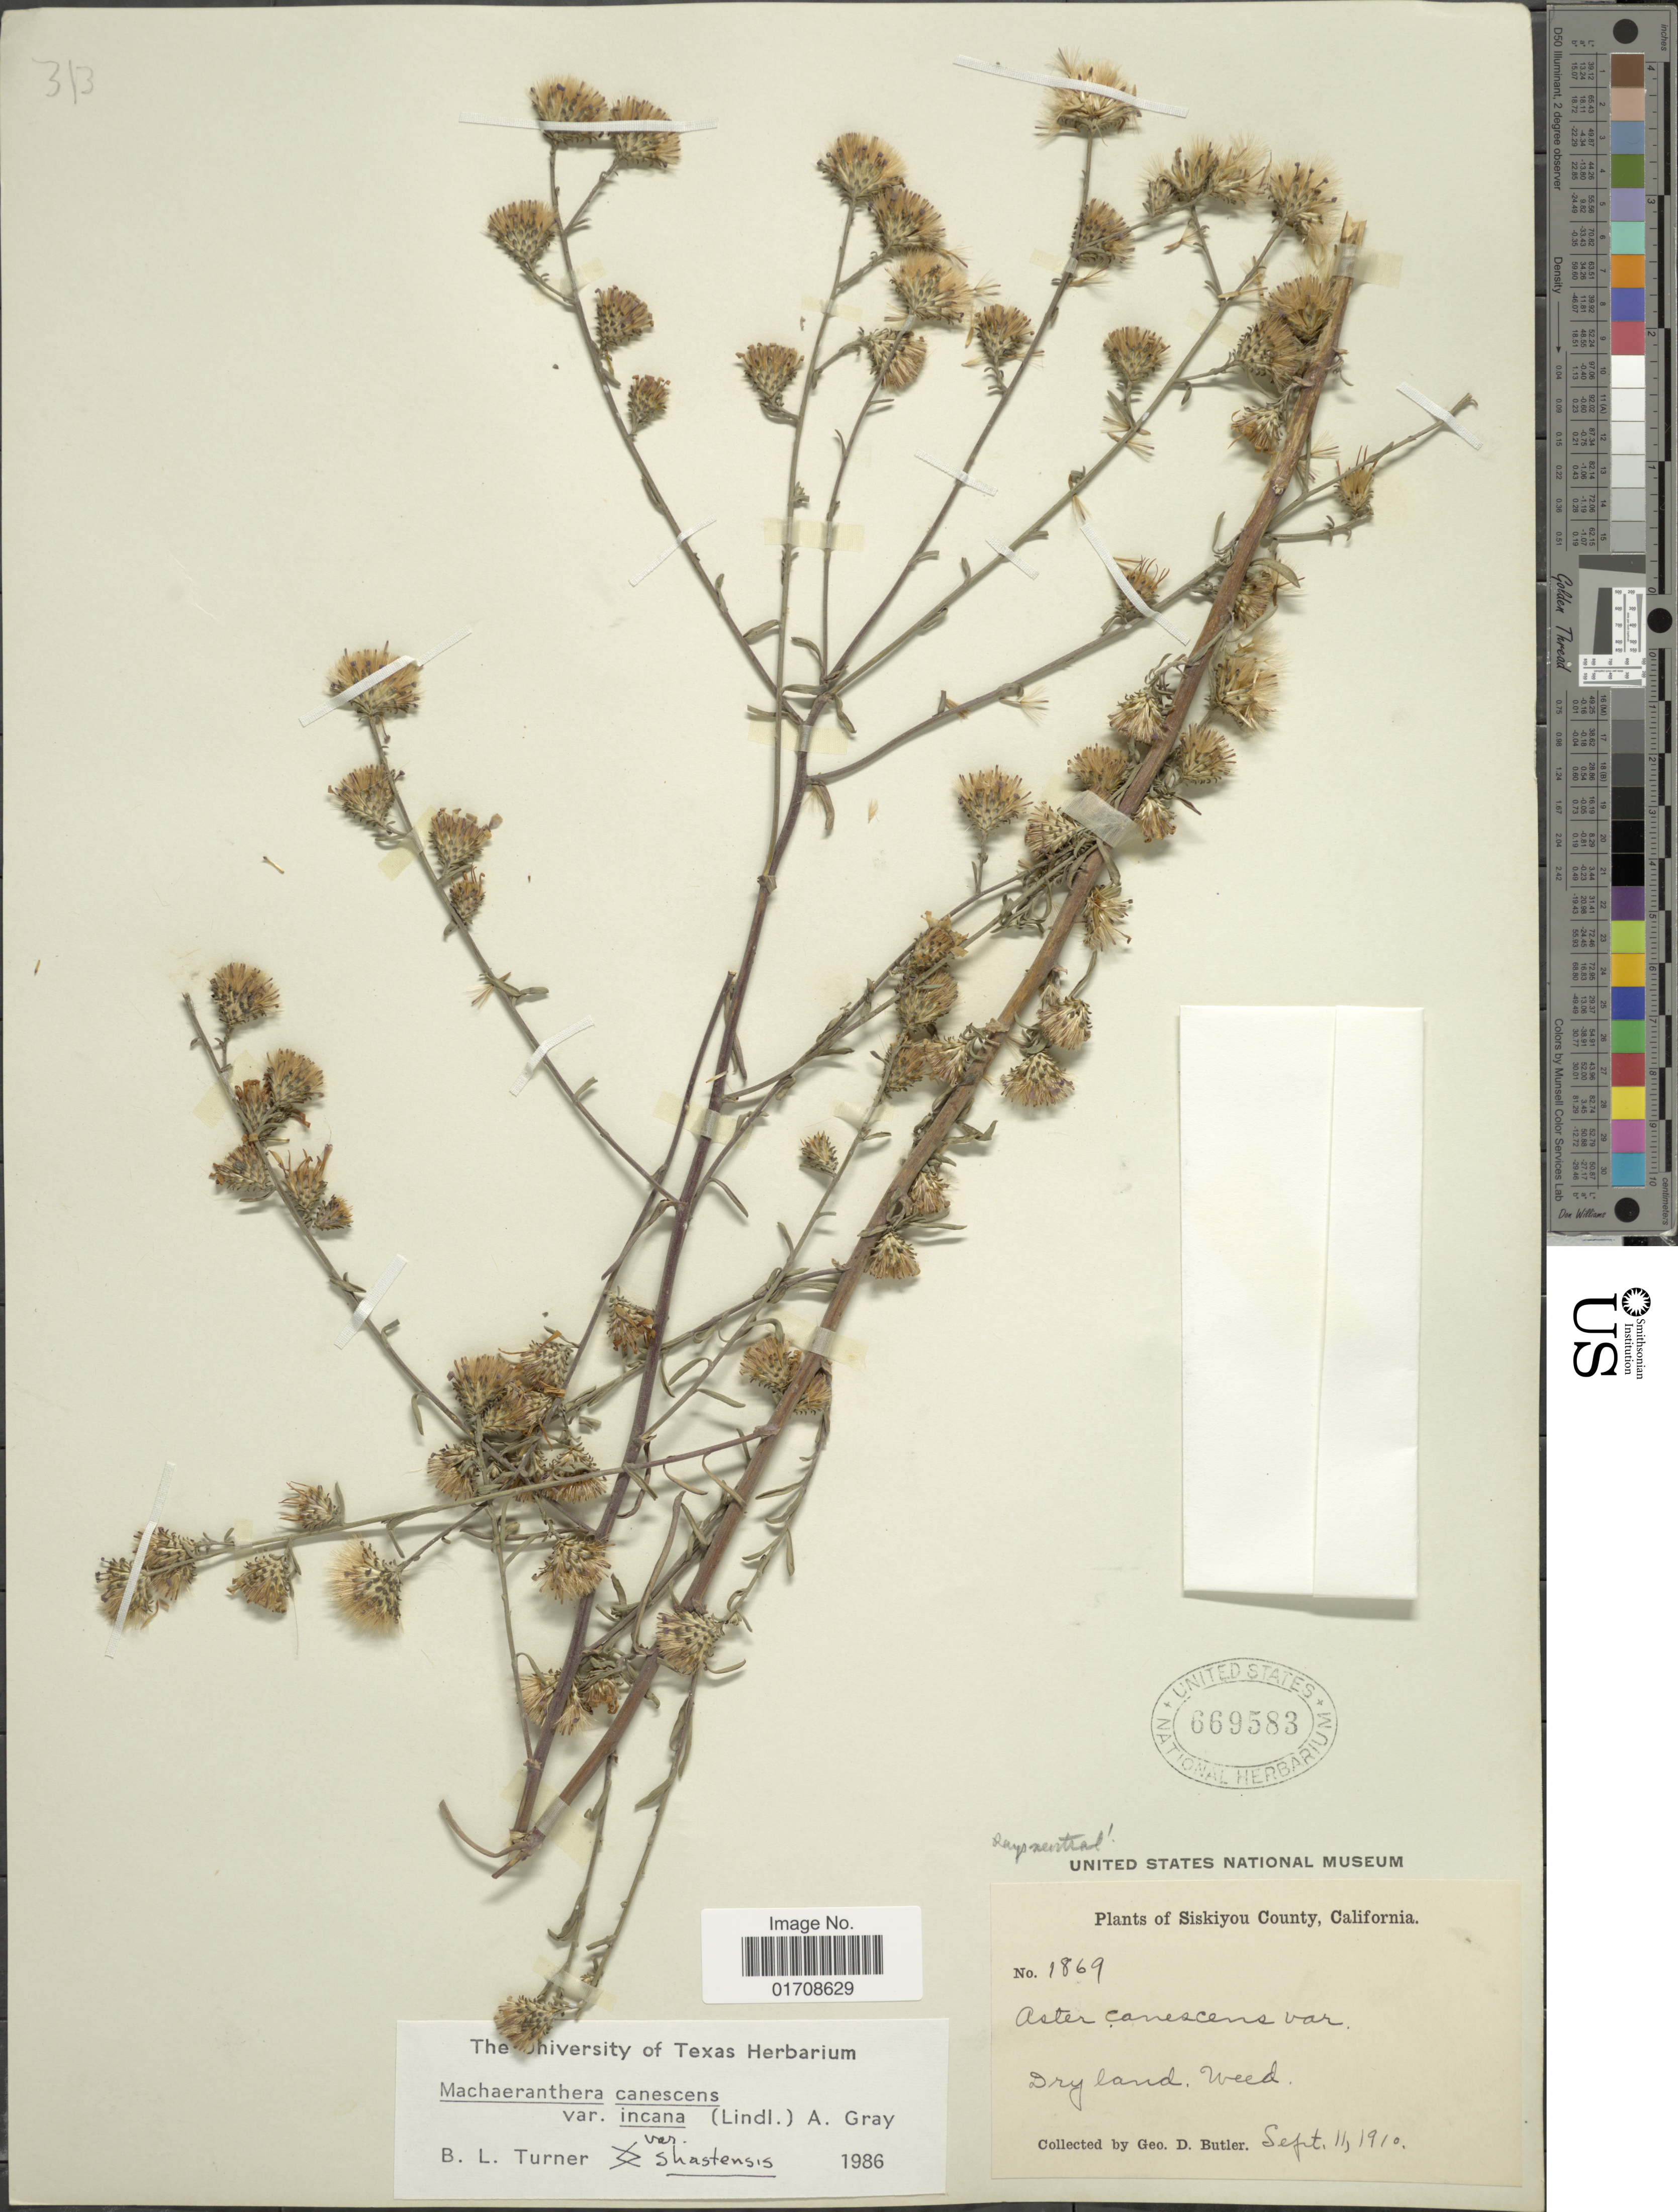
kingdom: Plantae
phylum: Tracheophyta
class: Magnoliopsida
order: Asterales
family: Asteraceae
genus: Machaeranthera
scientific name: Machaeranthera canescens var. incana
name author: (Lindl.) A. Gray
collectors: G. D. Butler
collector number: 1869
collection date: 1910-09-11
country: United States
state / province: California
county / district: Siskiyou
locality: Siskiyou County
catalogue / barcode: US 669583